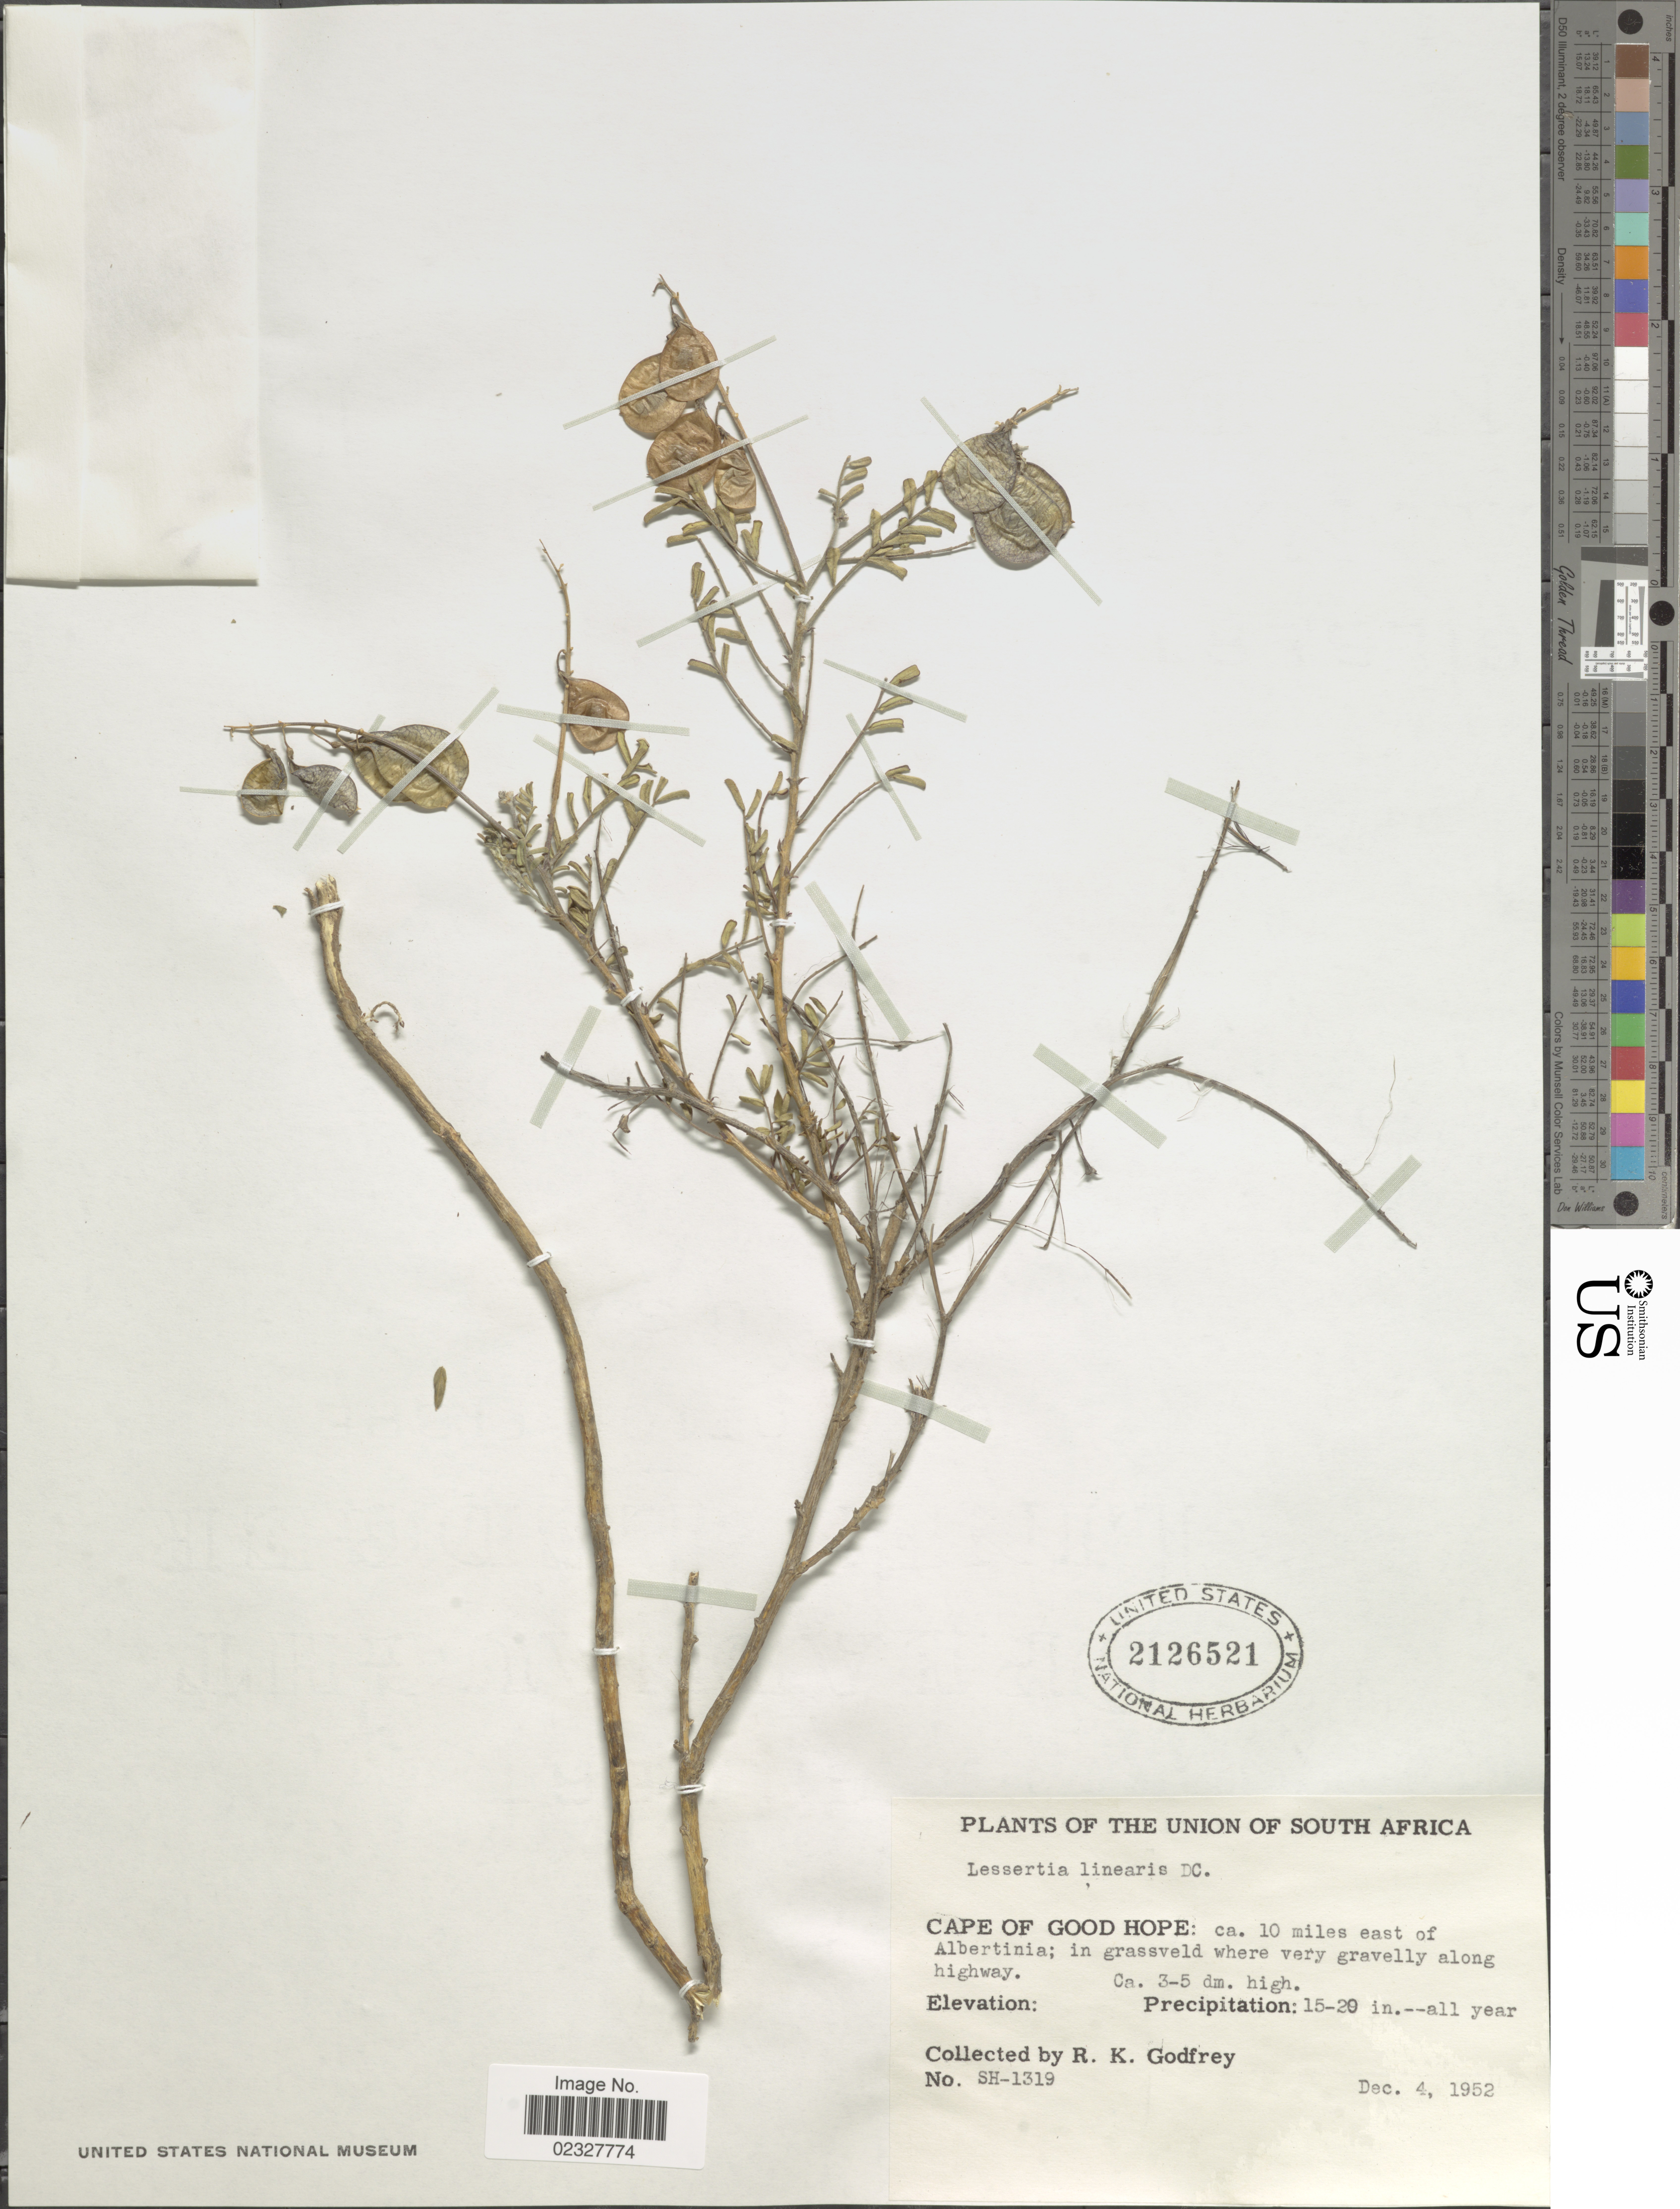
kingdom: Plantae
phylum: Tracheophyta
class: Magnoliopsida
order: Fabales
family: Fabaceae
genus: Lessertia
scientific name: Lessertia linearis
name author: (Thunb.) DC.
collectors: R. K. Godfrey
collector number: SH-1319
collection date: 1952-12-04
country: South Africa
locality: Cape of Good Hope: ca 10 miles east of Albertina. Union of South Africa.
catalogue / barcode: US 2126521